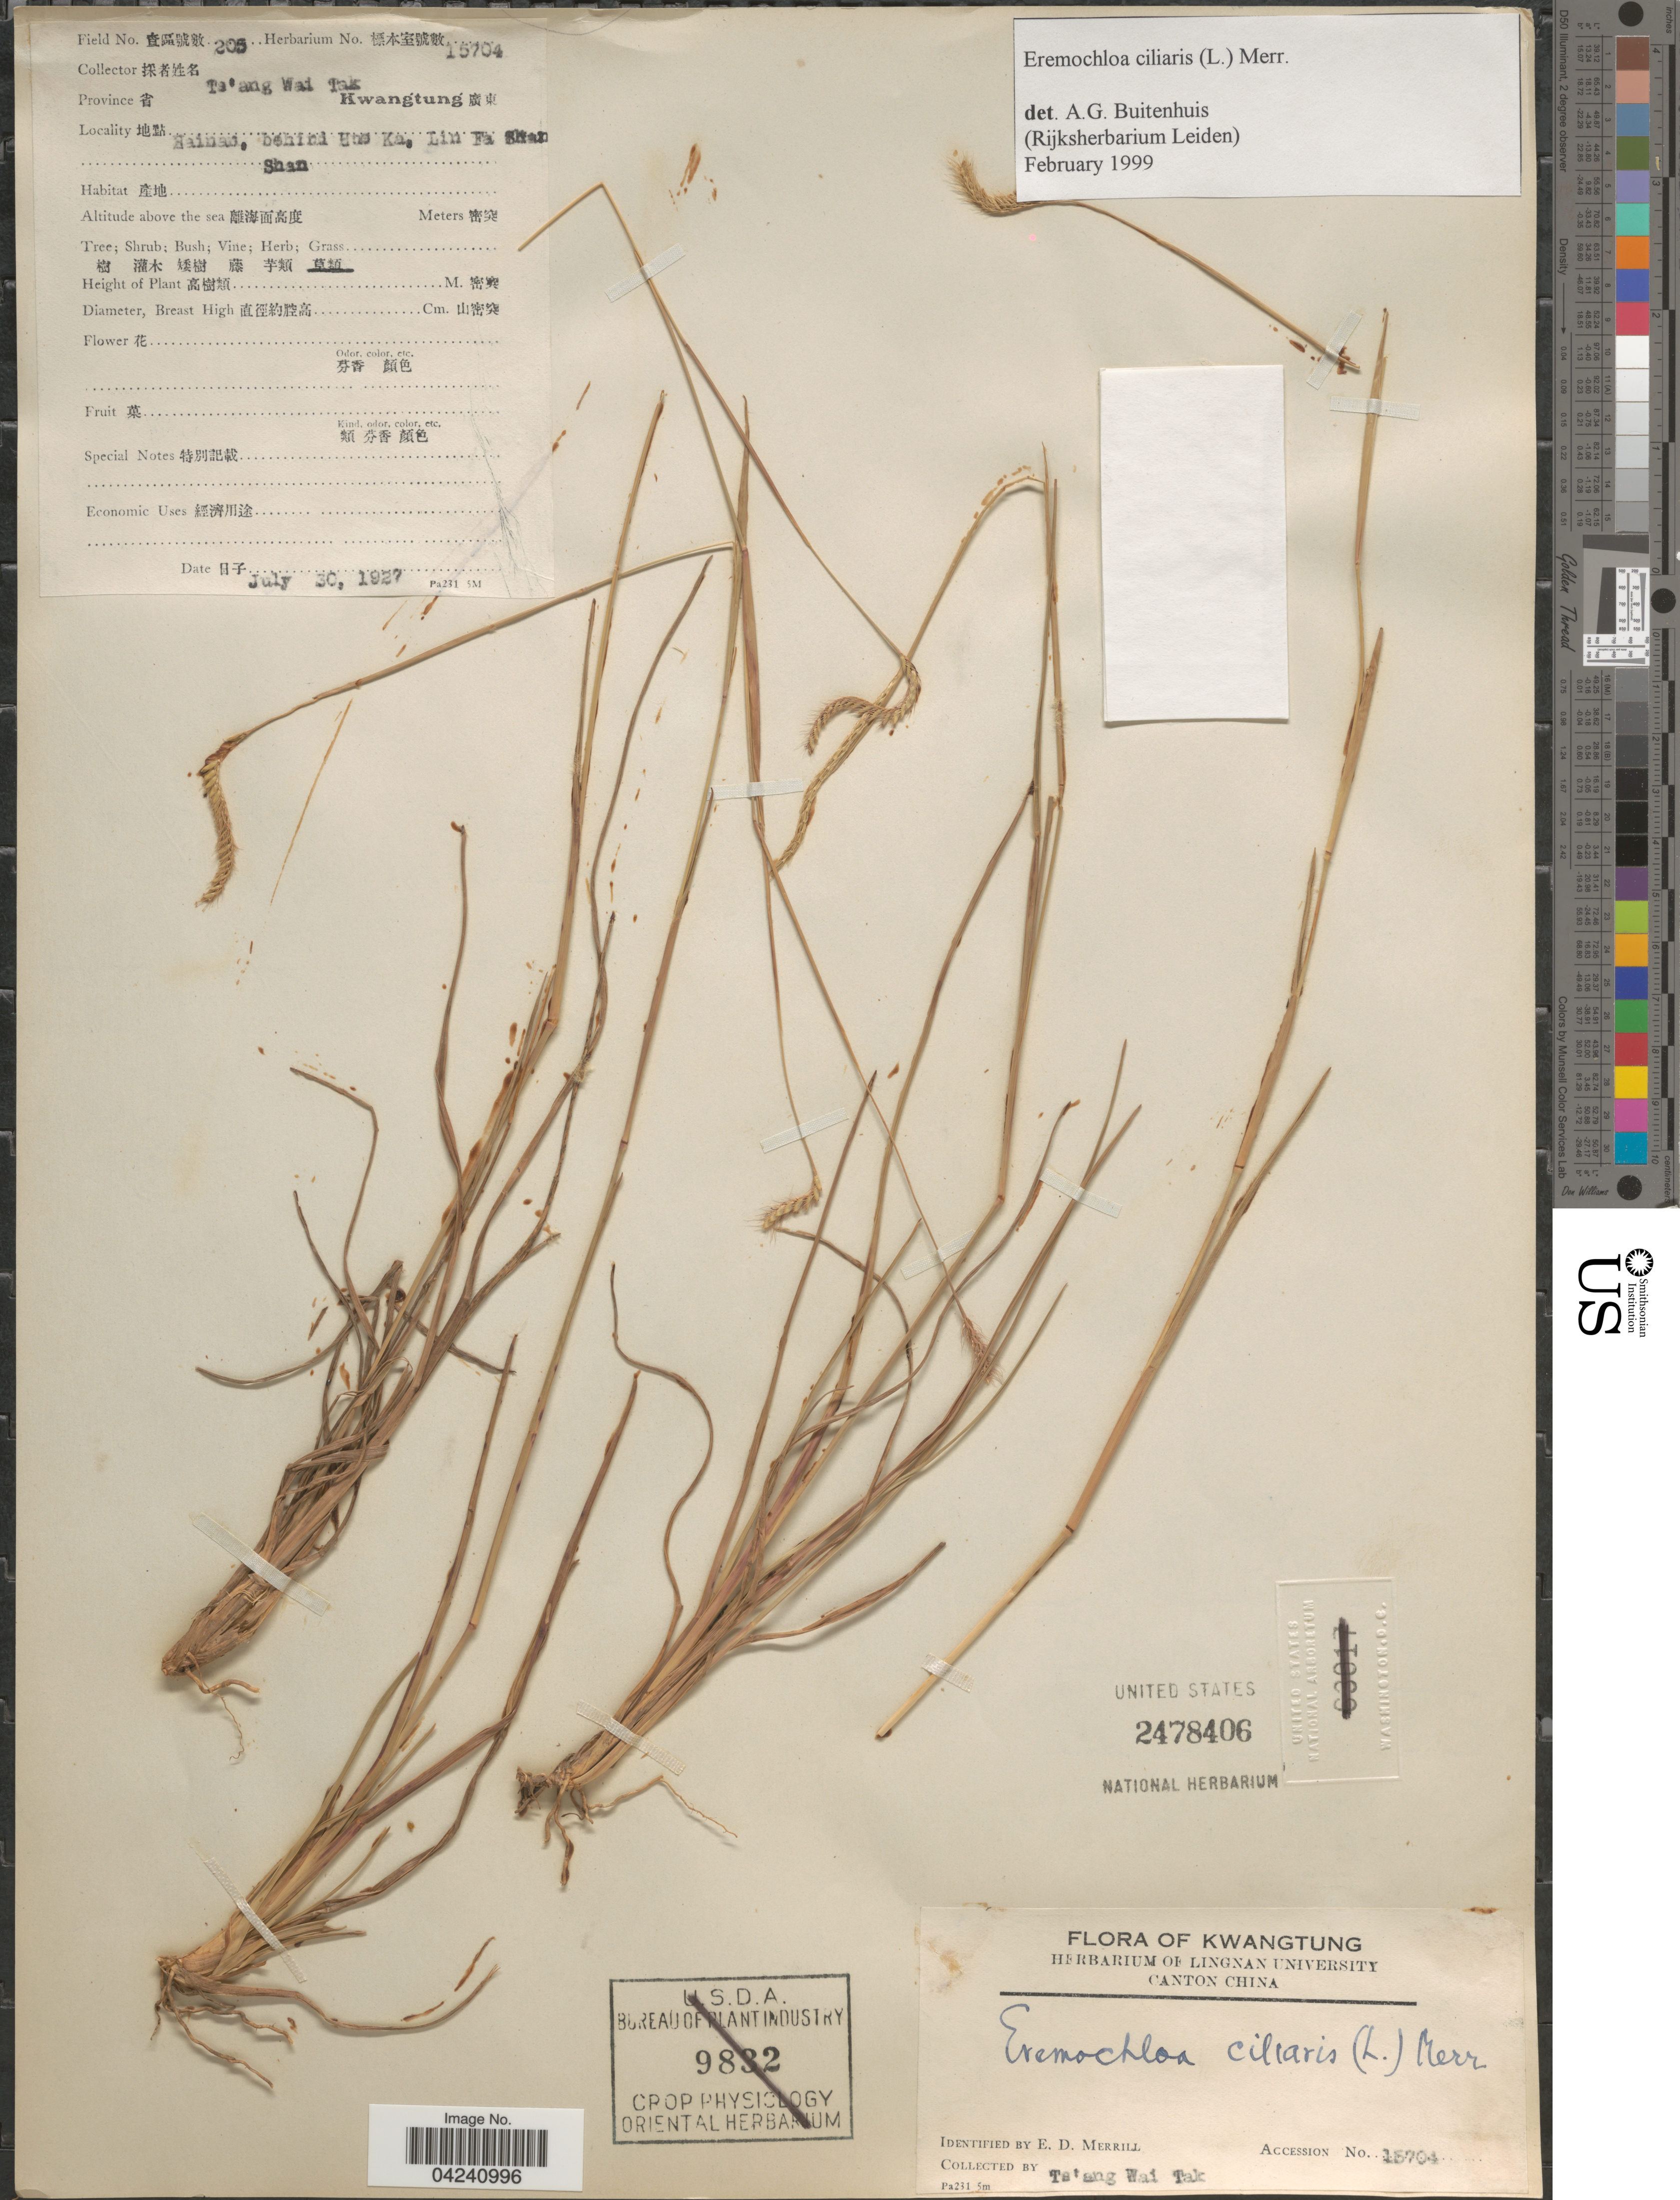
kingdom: Plantae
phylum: Tracheophyta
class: Liliopsida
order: Poales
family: Poaceae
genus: Eremochloa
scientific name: Eremochloa ciliaris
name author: (L.) Merr.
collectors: W. T. Tsang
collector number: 205/15704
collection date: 1927-07-30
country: China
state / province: Guangdong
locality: Kwangtung. Province Hainan, behind Luo [interpreted] Ka, Lin Fa Shan.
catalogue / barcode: US 2478406